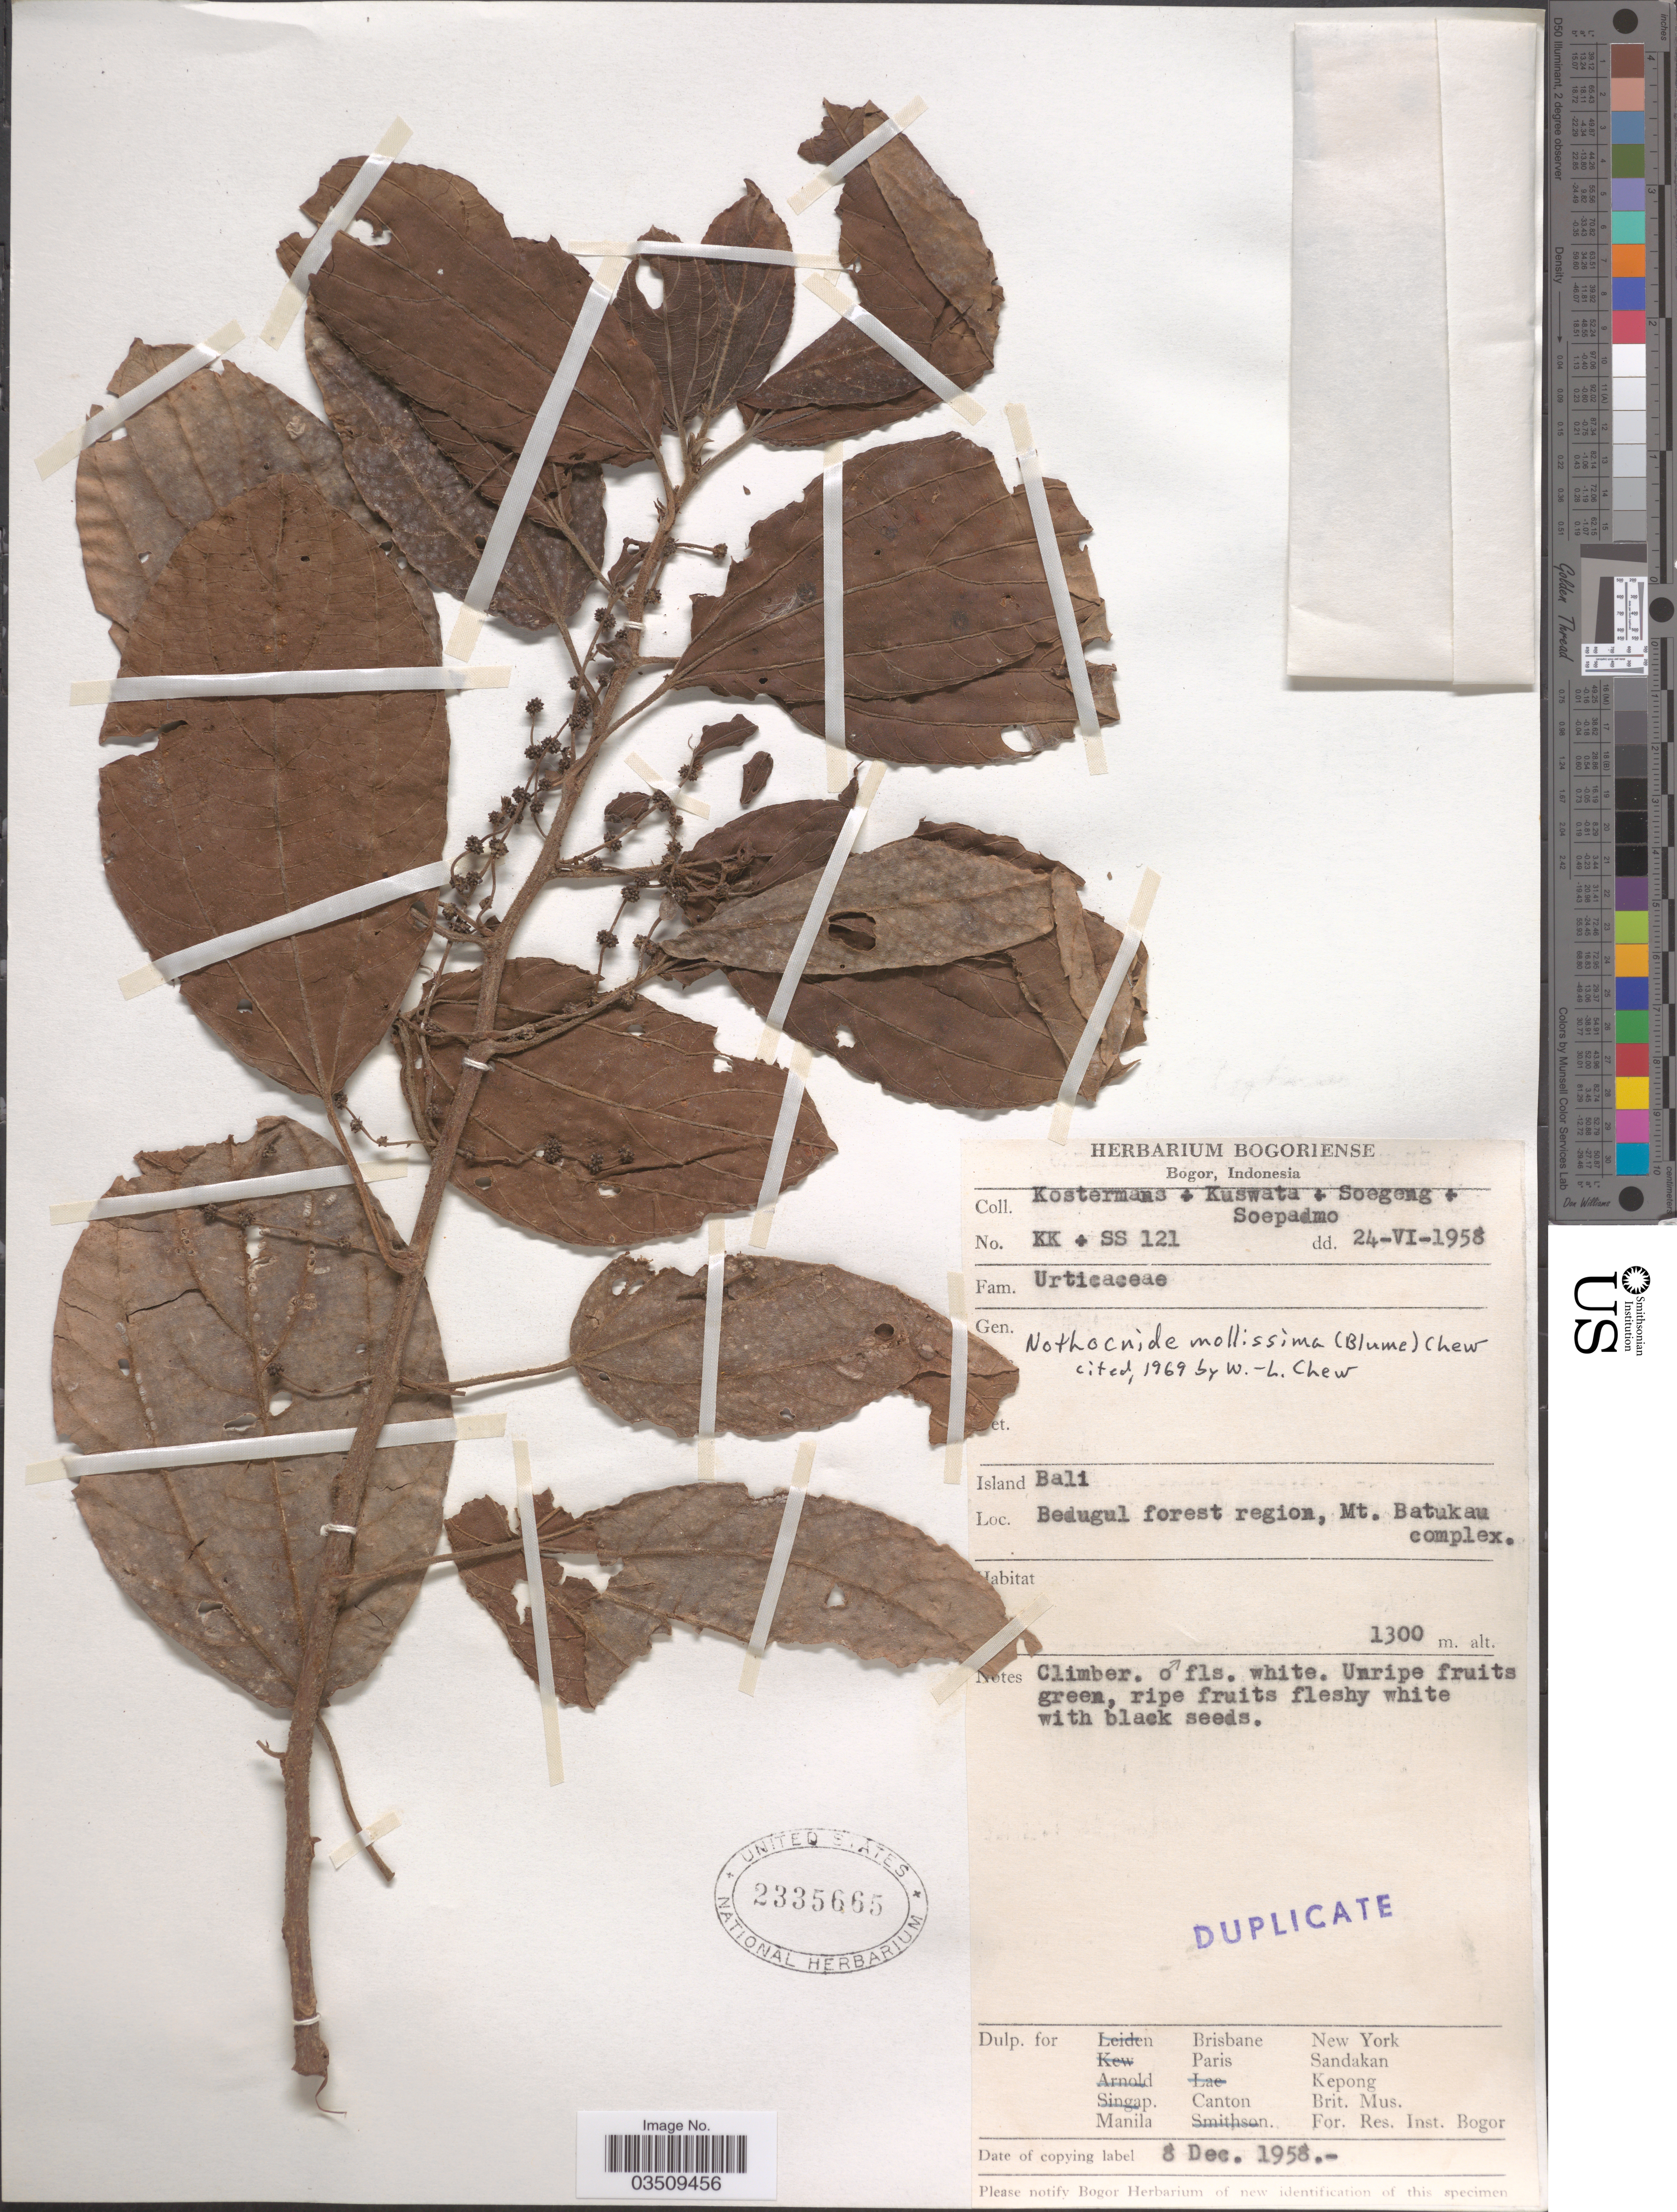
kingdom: Plantae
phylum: Tracheophyta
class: Magnoliopsida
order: Rosales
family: Urticaceae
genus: Nothocnide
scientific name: Nothocnide mollissima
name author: (Blume) Chew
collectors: Kostermans, -. Kuswata, -. Soegeng & -. Soepadmo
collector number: KK + SS 121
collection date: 1958-06-24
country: Indonesia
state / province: Nusa Tenggara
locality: Island Bali, Bedugul forest region, Mt. Batukau complex.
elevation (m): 1300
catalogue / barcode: US 2335665